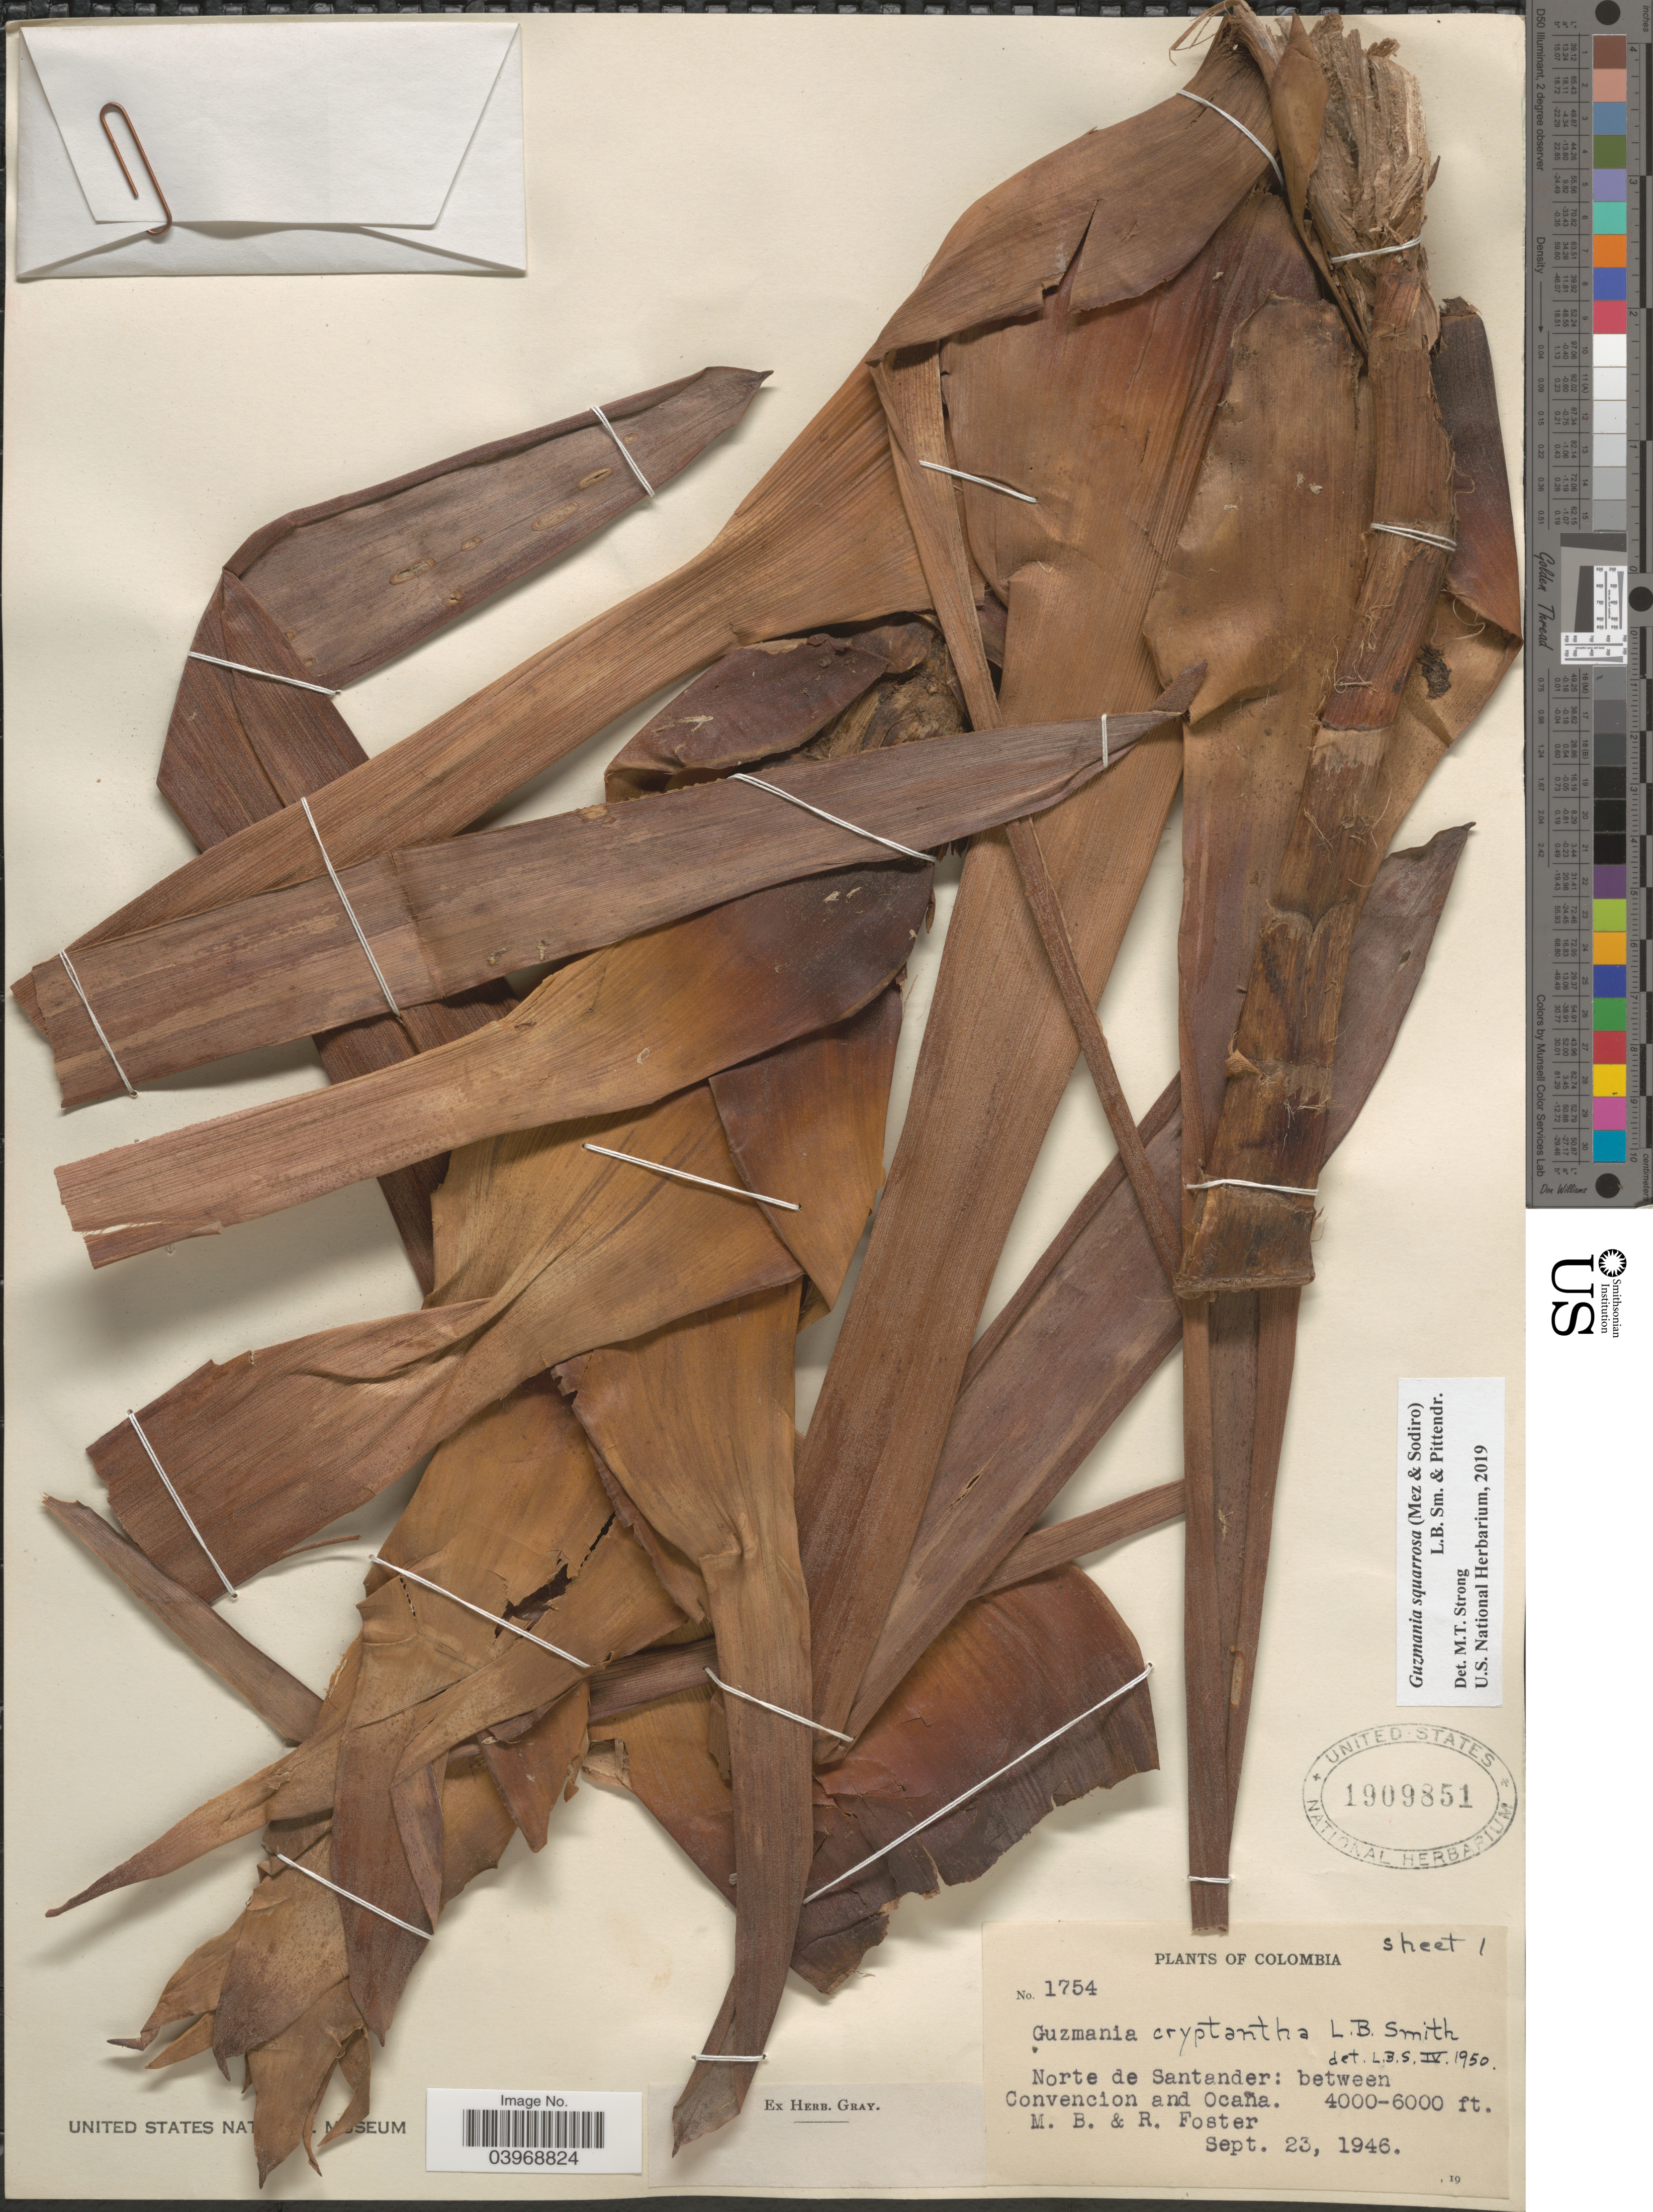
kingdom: Plantae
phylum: Tracheophyta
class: Liliopsida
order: Poales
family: Bromeliaceae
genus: Guzmania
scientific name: Guzmania squarrosa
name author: (Mez & Sodiro) L.B. Sm. & Pittendr.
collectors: M. B. Foster & R. Foster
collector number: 1754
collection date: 1946-09-23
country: Colombia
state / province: Norte de Santander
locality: Between Convencion and Ocaña.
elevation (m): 1219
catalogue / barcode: US 1909851